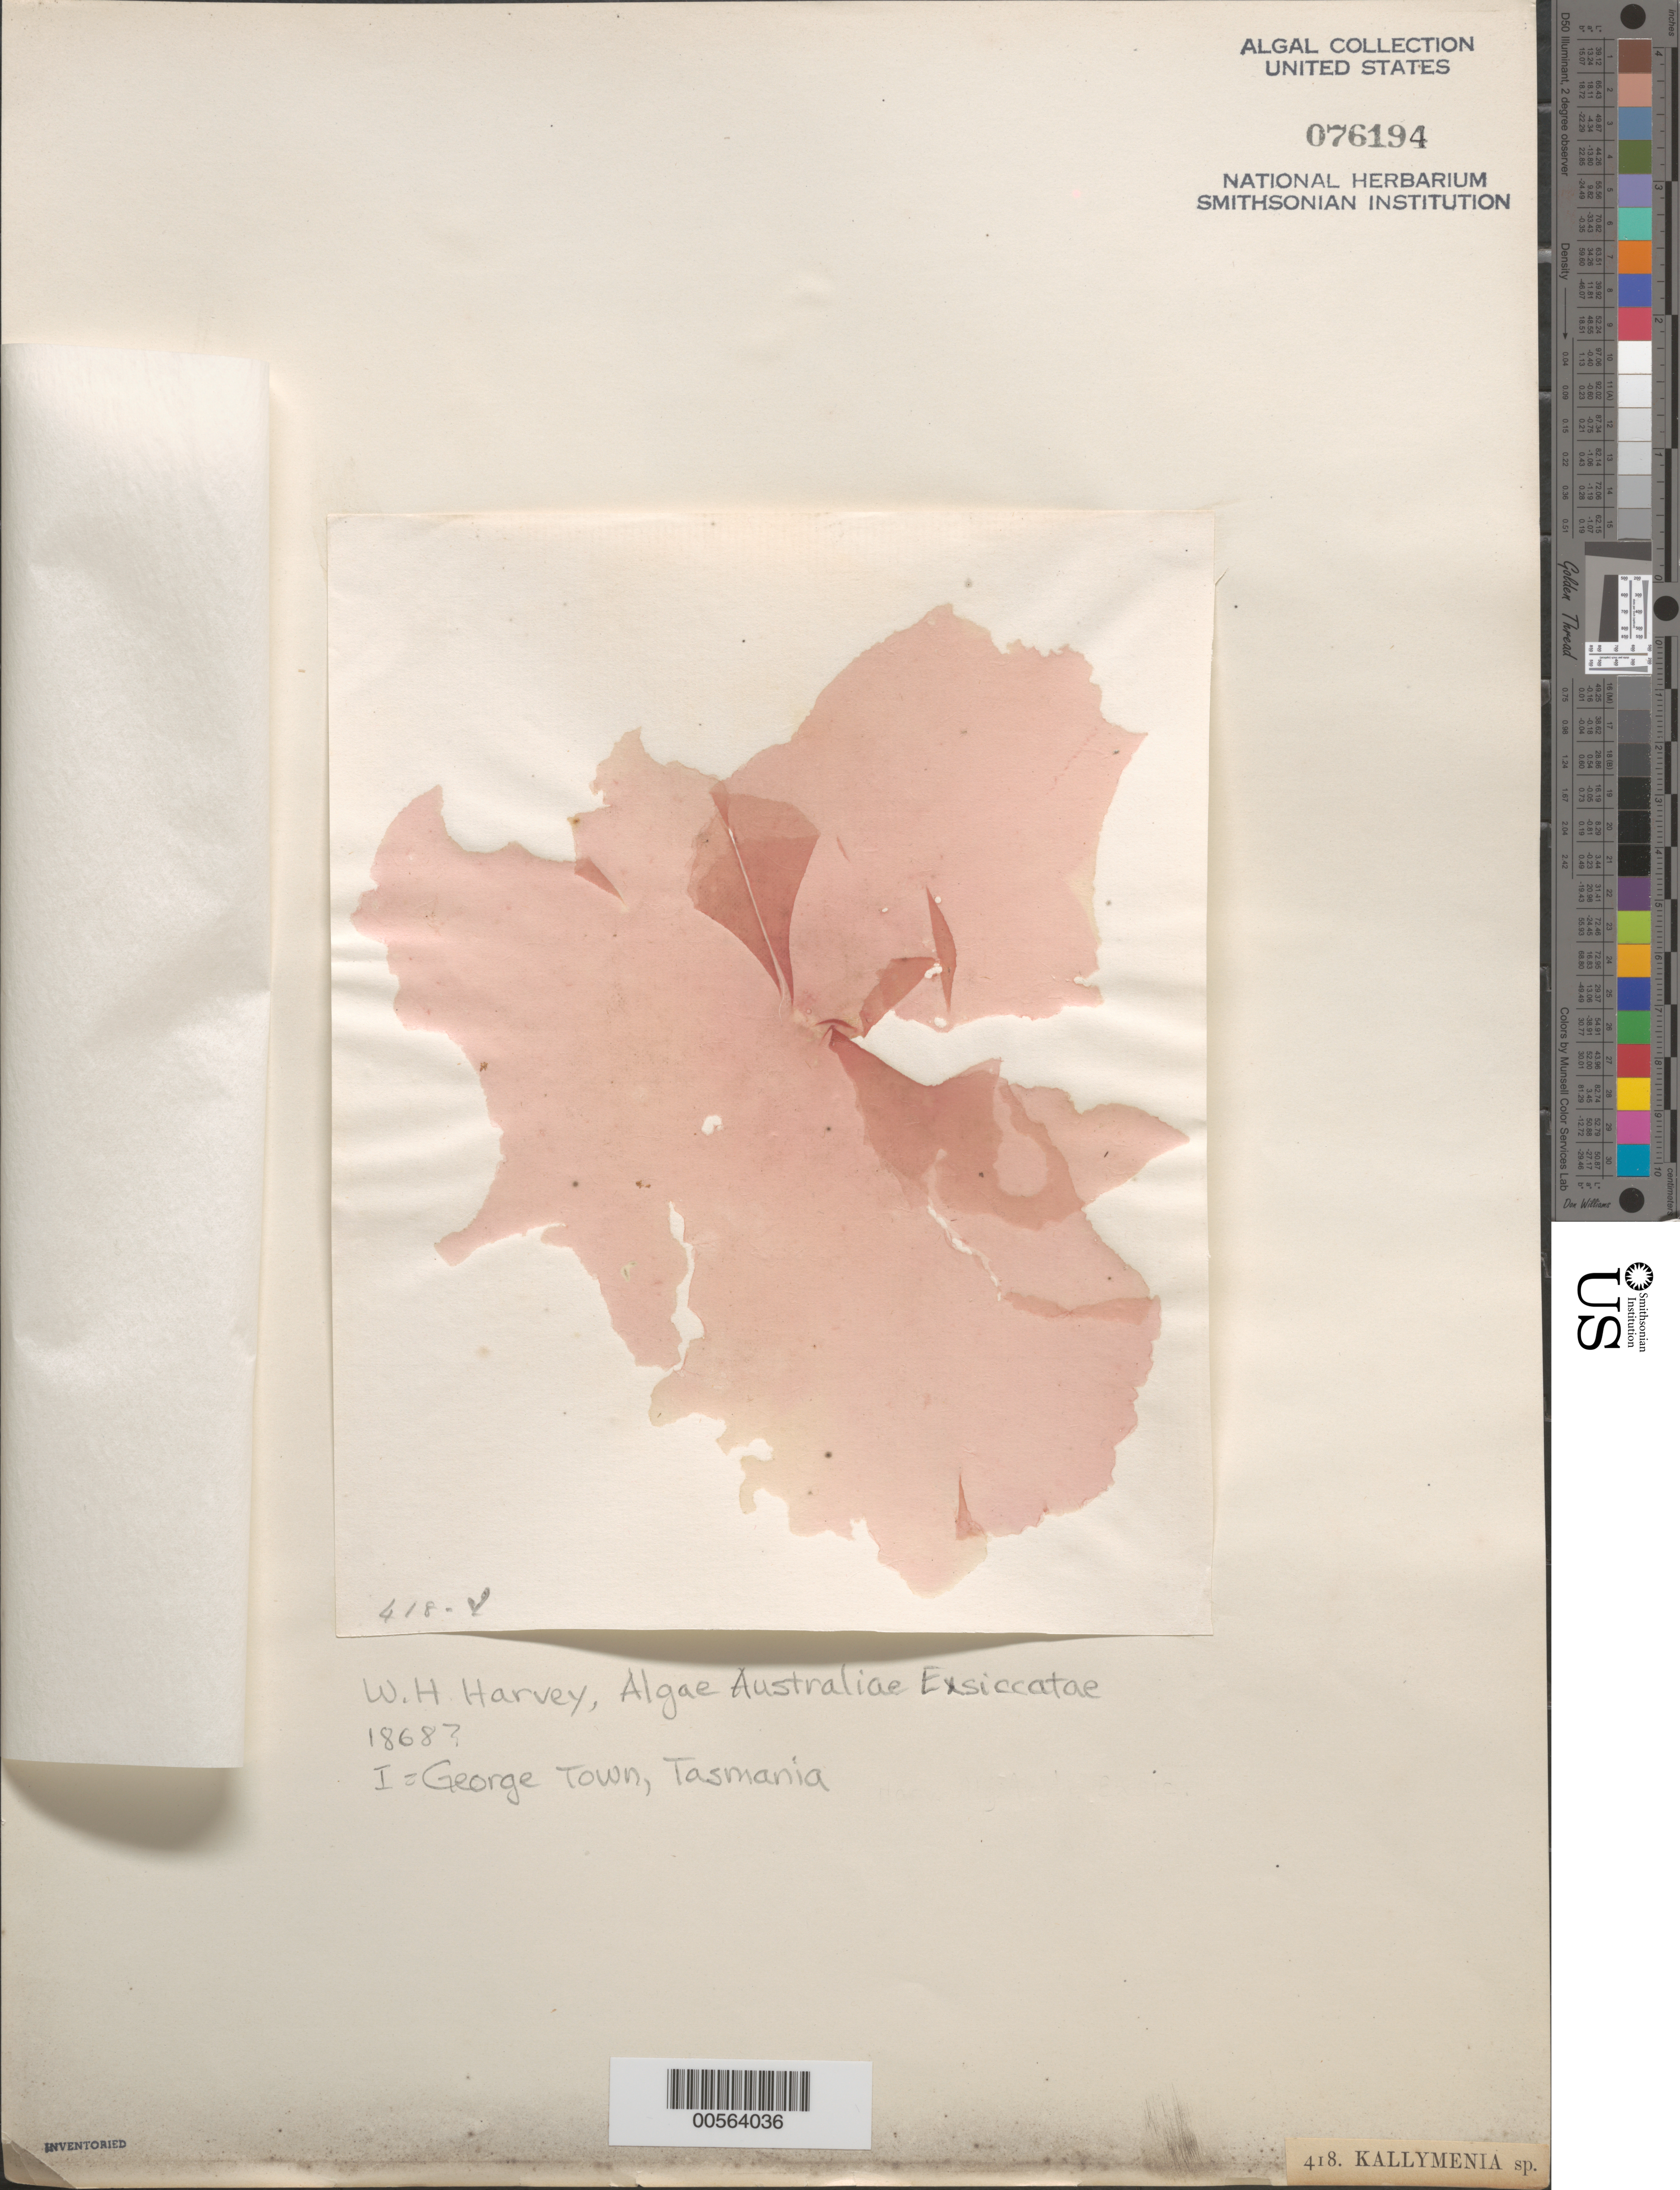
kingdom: Plantae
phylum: Rhodophyta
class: Florideophyceae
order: Gigartinales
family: Kallymeniaceae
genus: Kallymenia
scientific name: Kallymenia sp.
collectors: W. Harvey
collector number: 418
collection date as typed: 1868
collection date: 1868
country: Australia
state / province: Tasmania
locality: George Town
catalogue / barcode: US 76194